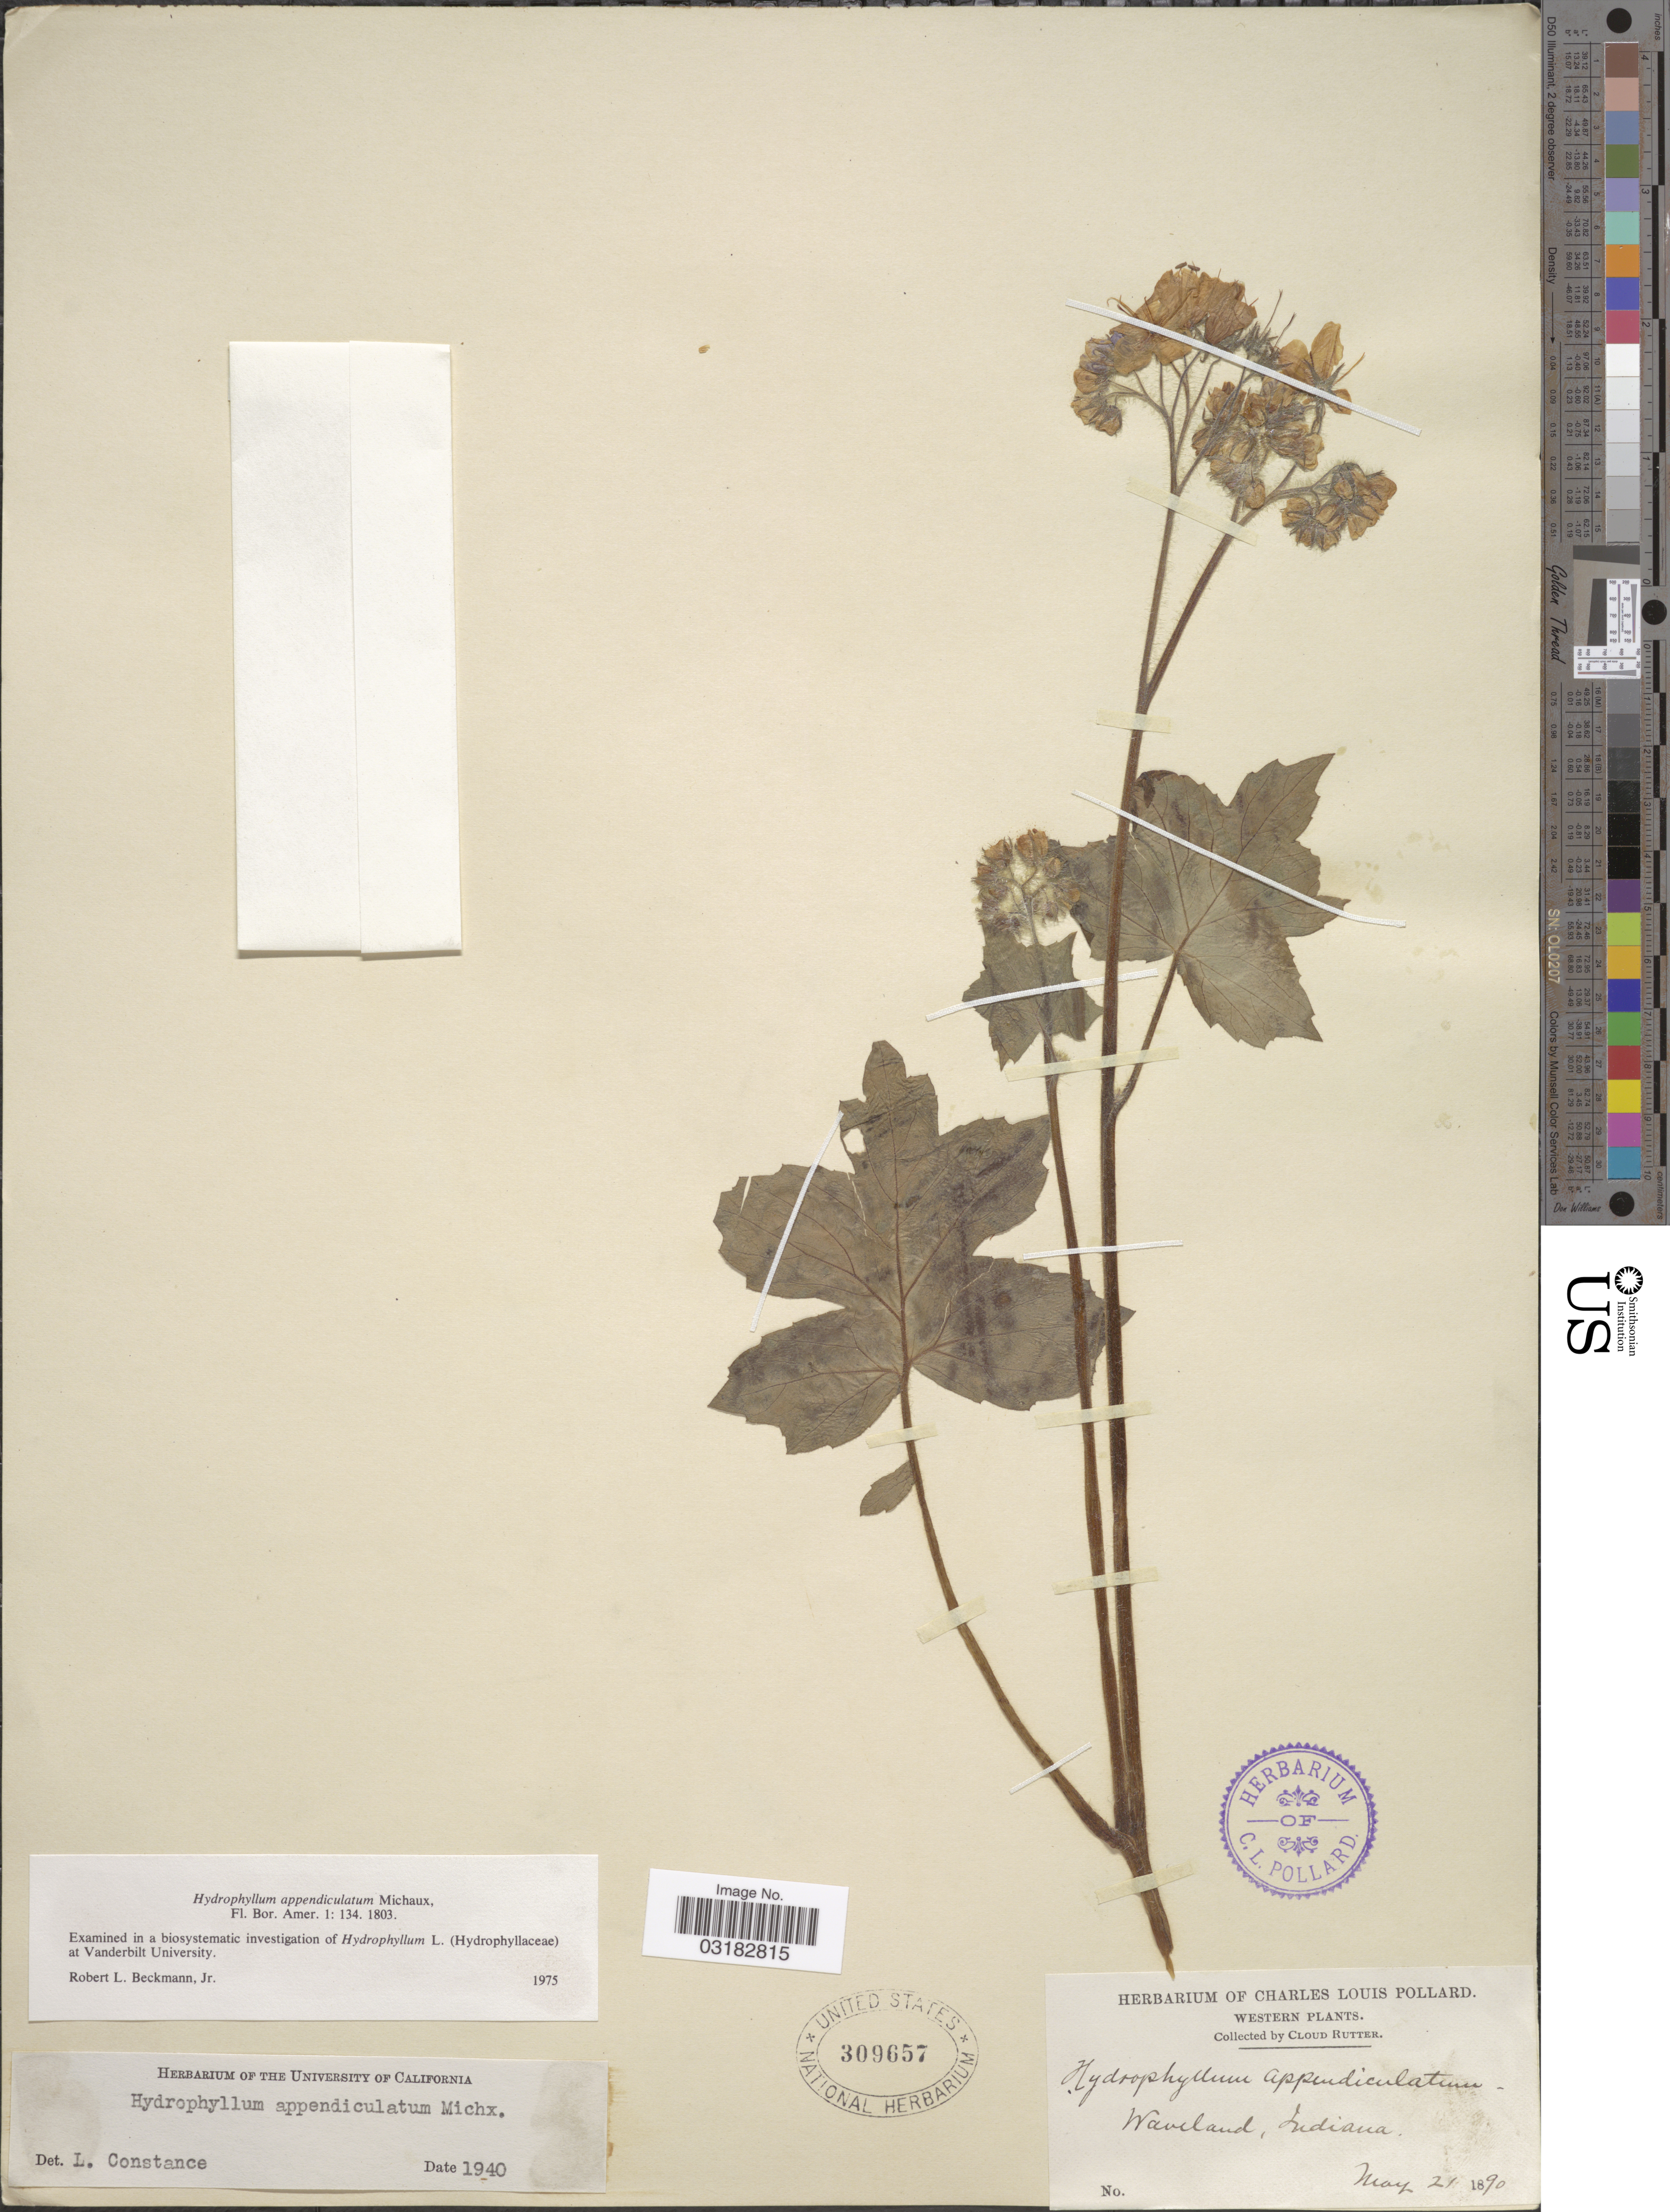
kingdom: Plantae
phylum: Tracheophyta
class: Magnoliopsida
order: Boraginales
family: Hydrophyllaceae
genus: Hydrophyllum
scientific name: Hydrophyllum appendiculatum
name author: Michx.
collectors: C. Rutter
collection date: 1890-05-21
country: United States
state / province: Indiana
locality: Western. Waveland.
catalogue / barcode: US 309657